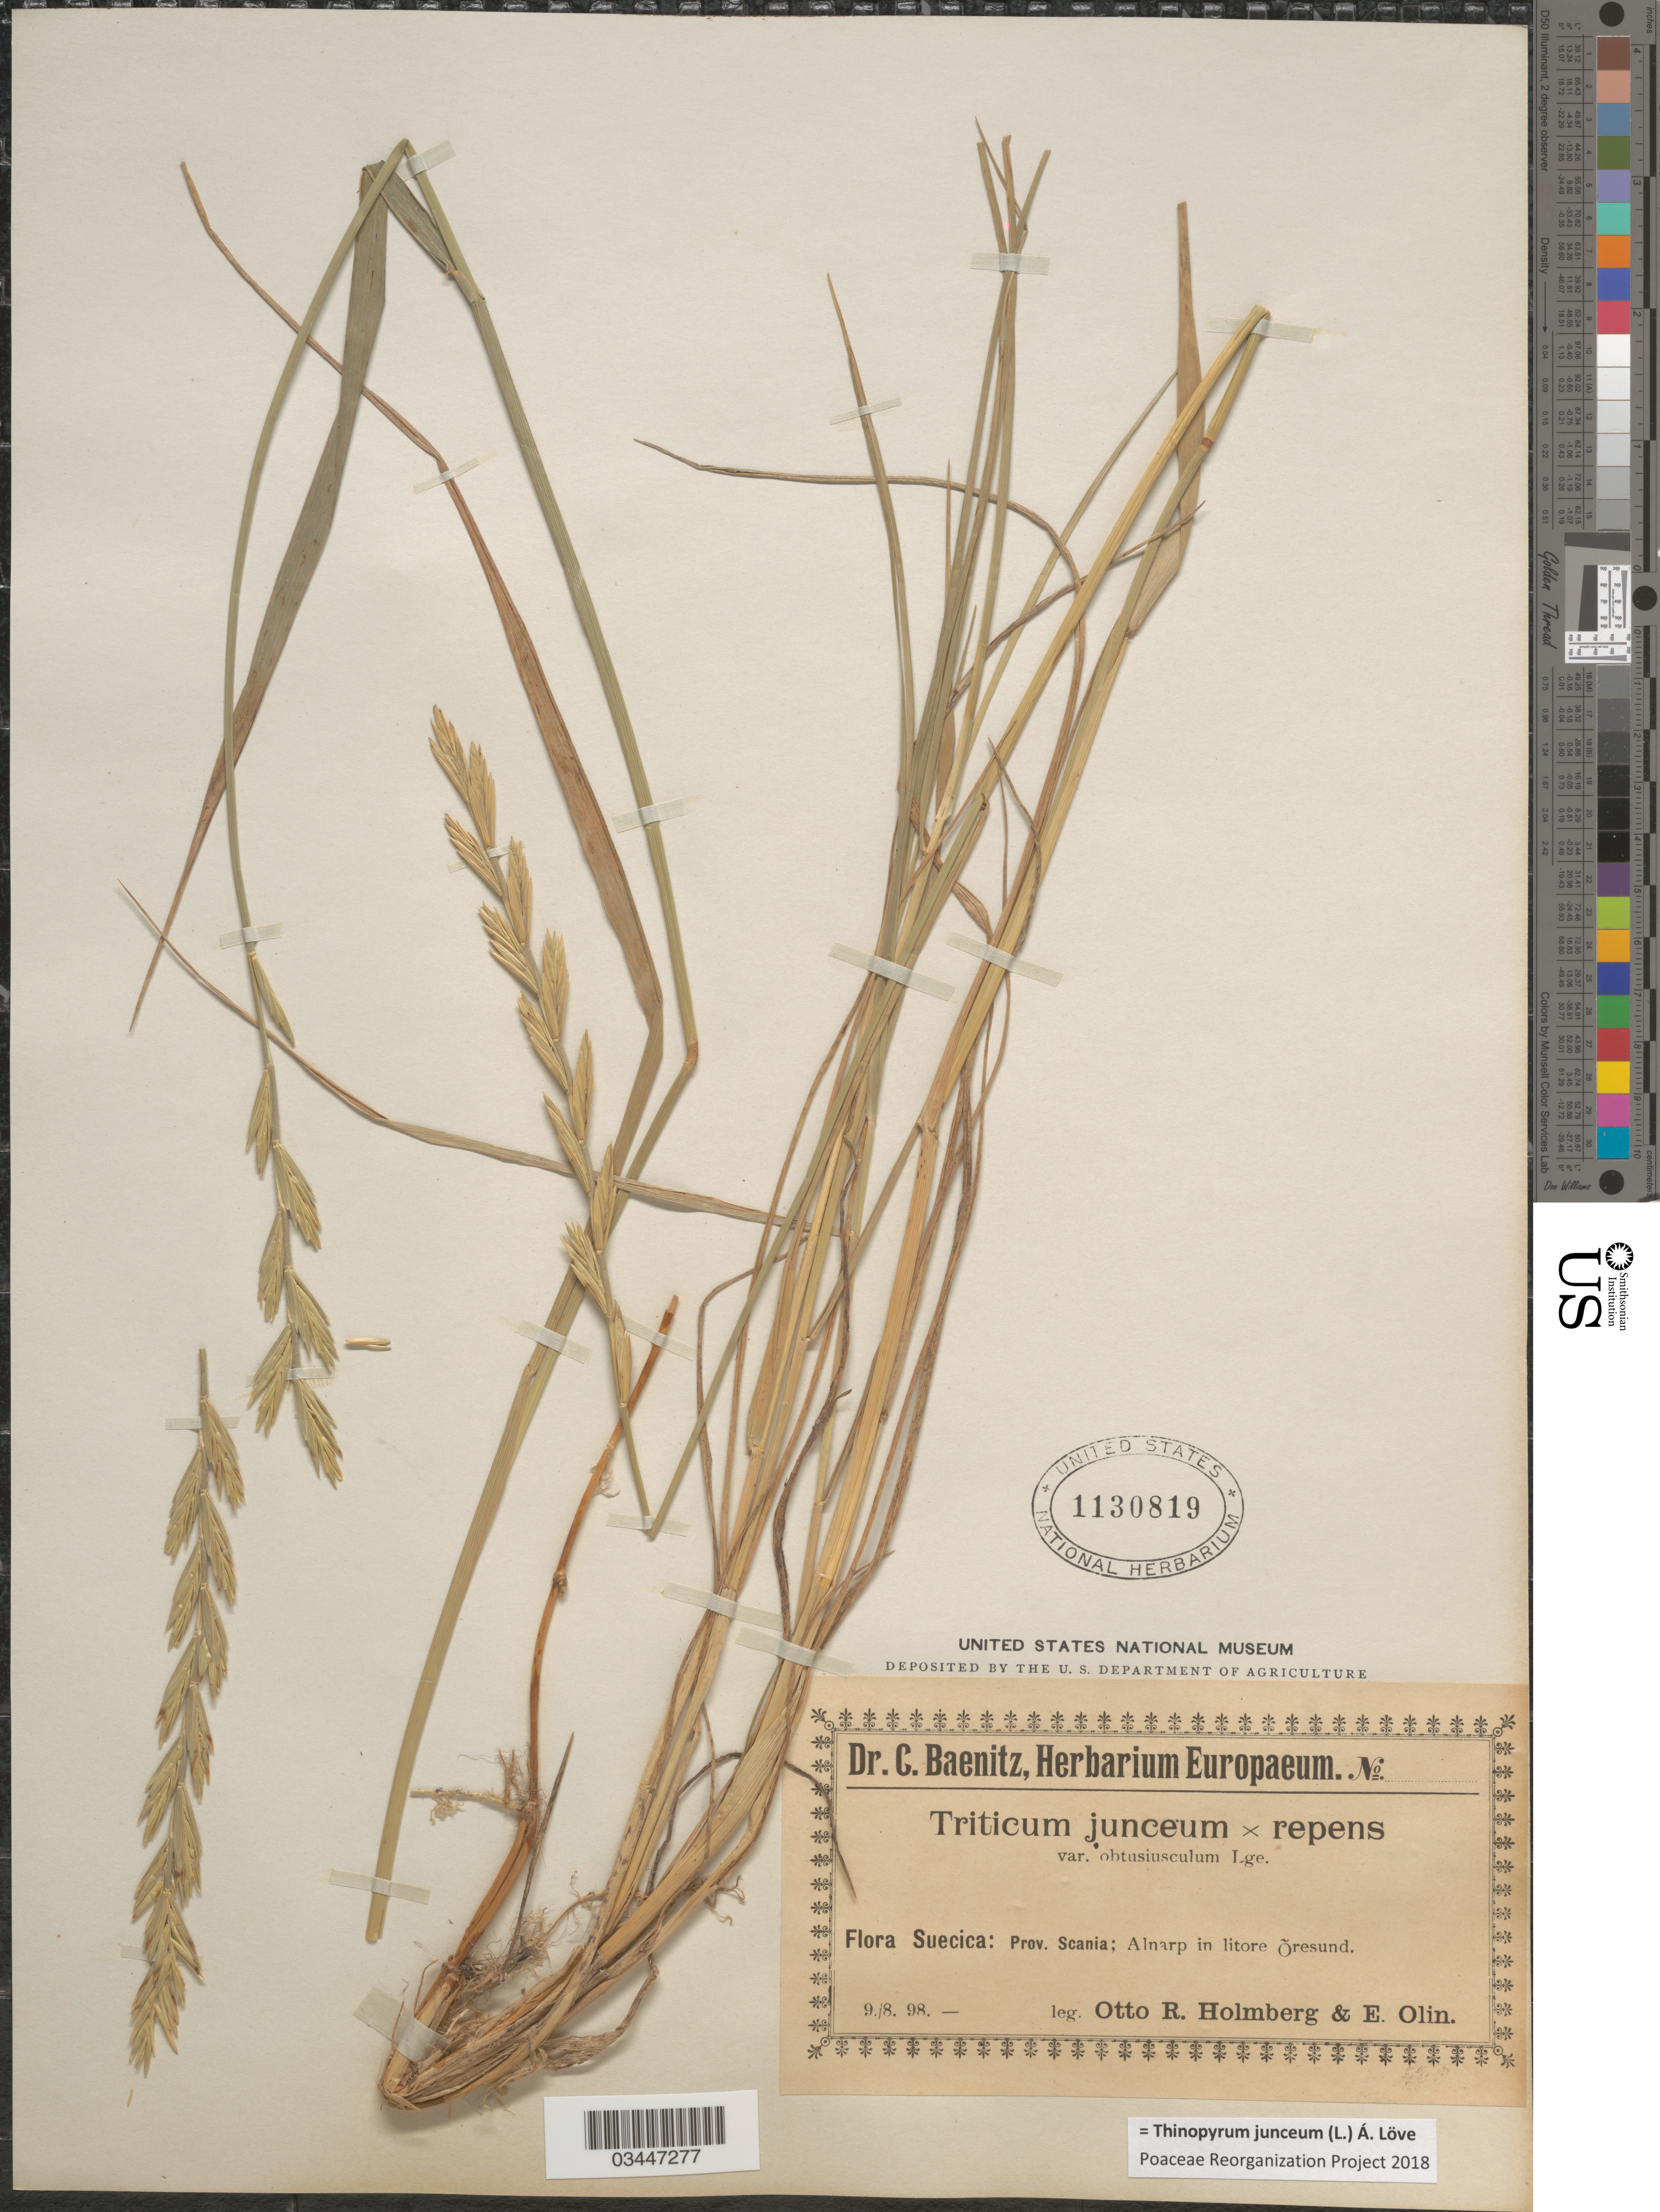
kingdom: Plantae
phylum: Tracheophyta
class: Liliopsida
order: Poales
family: Poaceae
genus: Thinopyrum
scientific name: Thinopyrum junceum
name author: (L.) Á. Löve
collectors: O. Holmberg & E. Olin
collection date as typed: Transcribed d/m/y: 9/8/98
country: Sweden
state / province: Skåne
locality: Suecica: Prov. Scania; Alnarp in litore Õresund.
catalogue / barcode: US 1130819